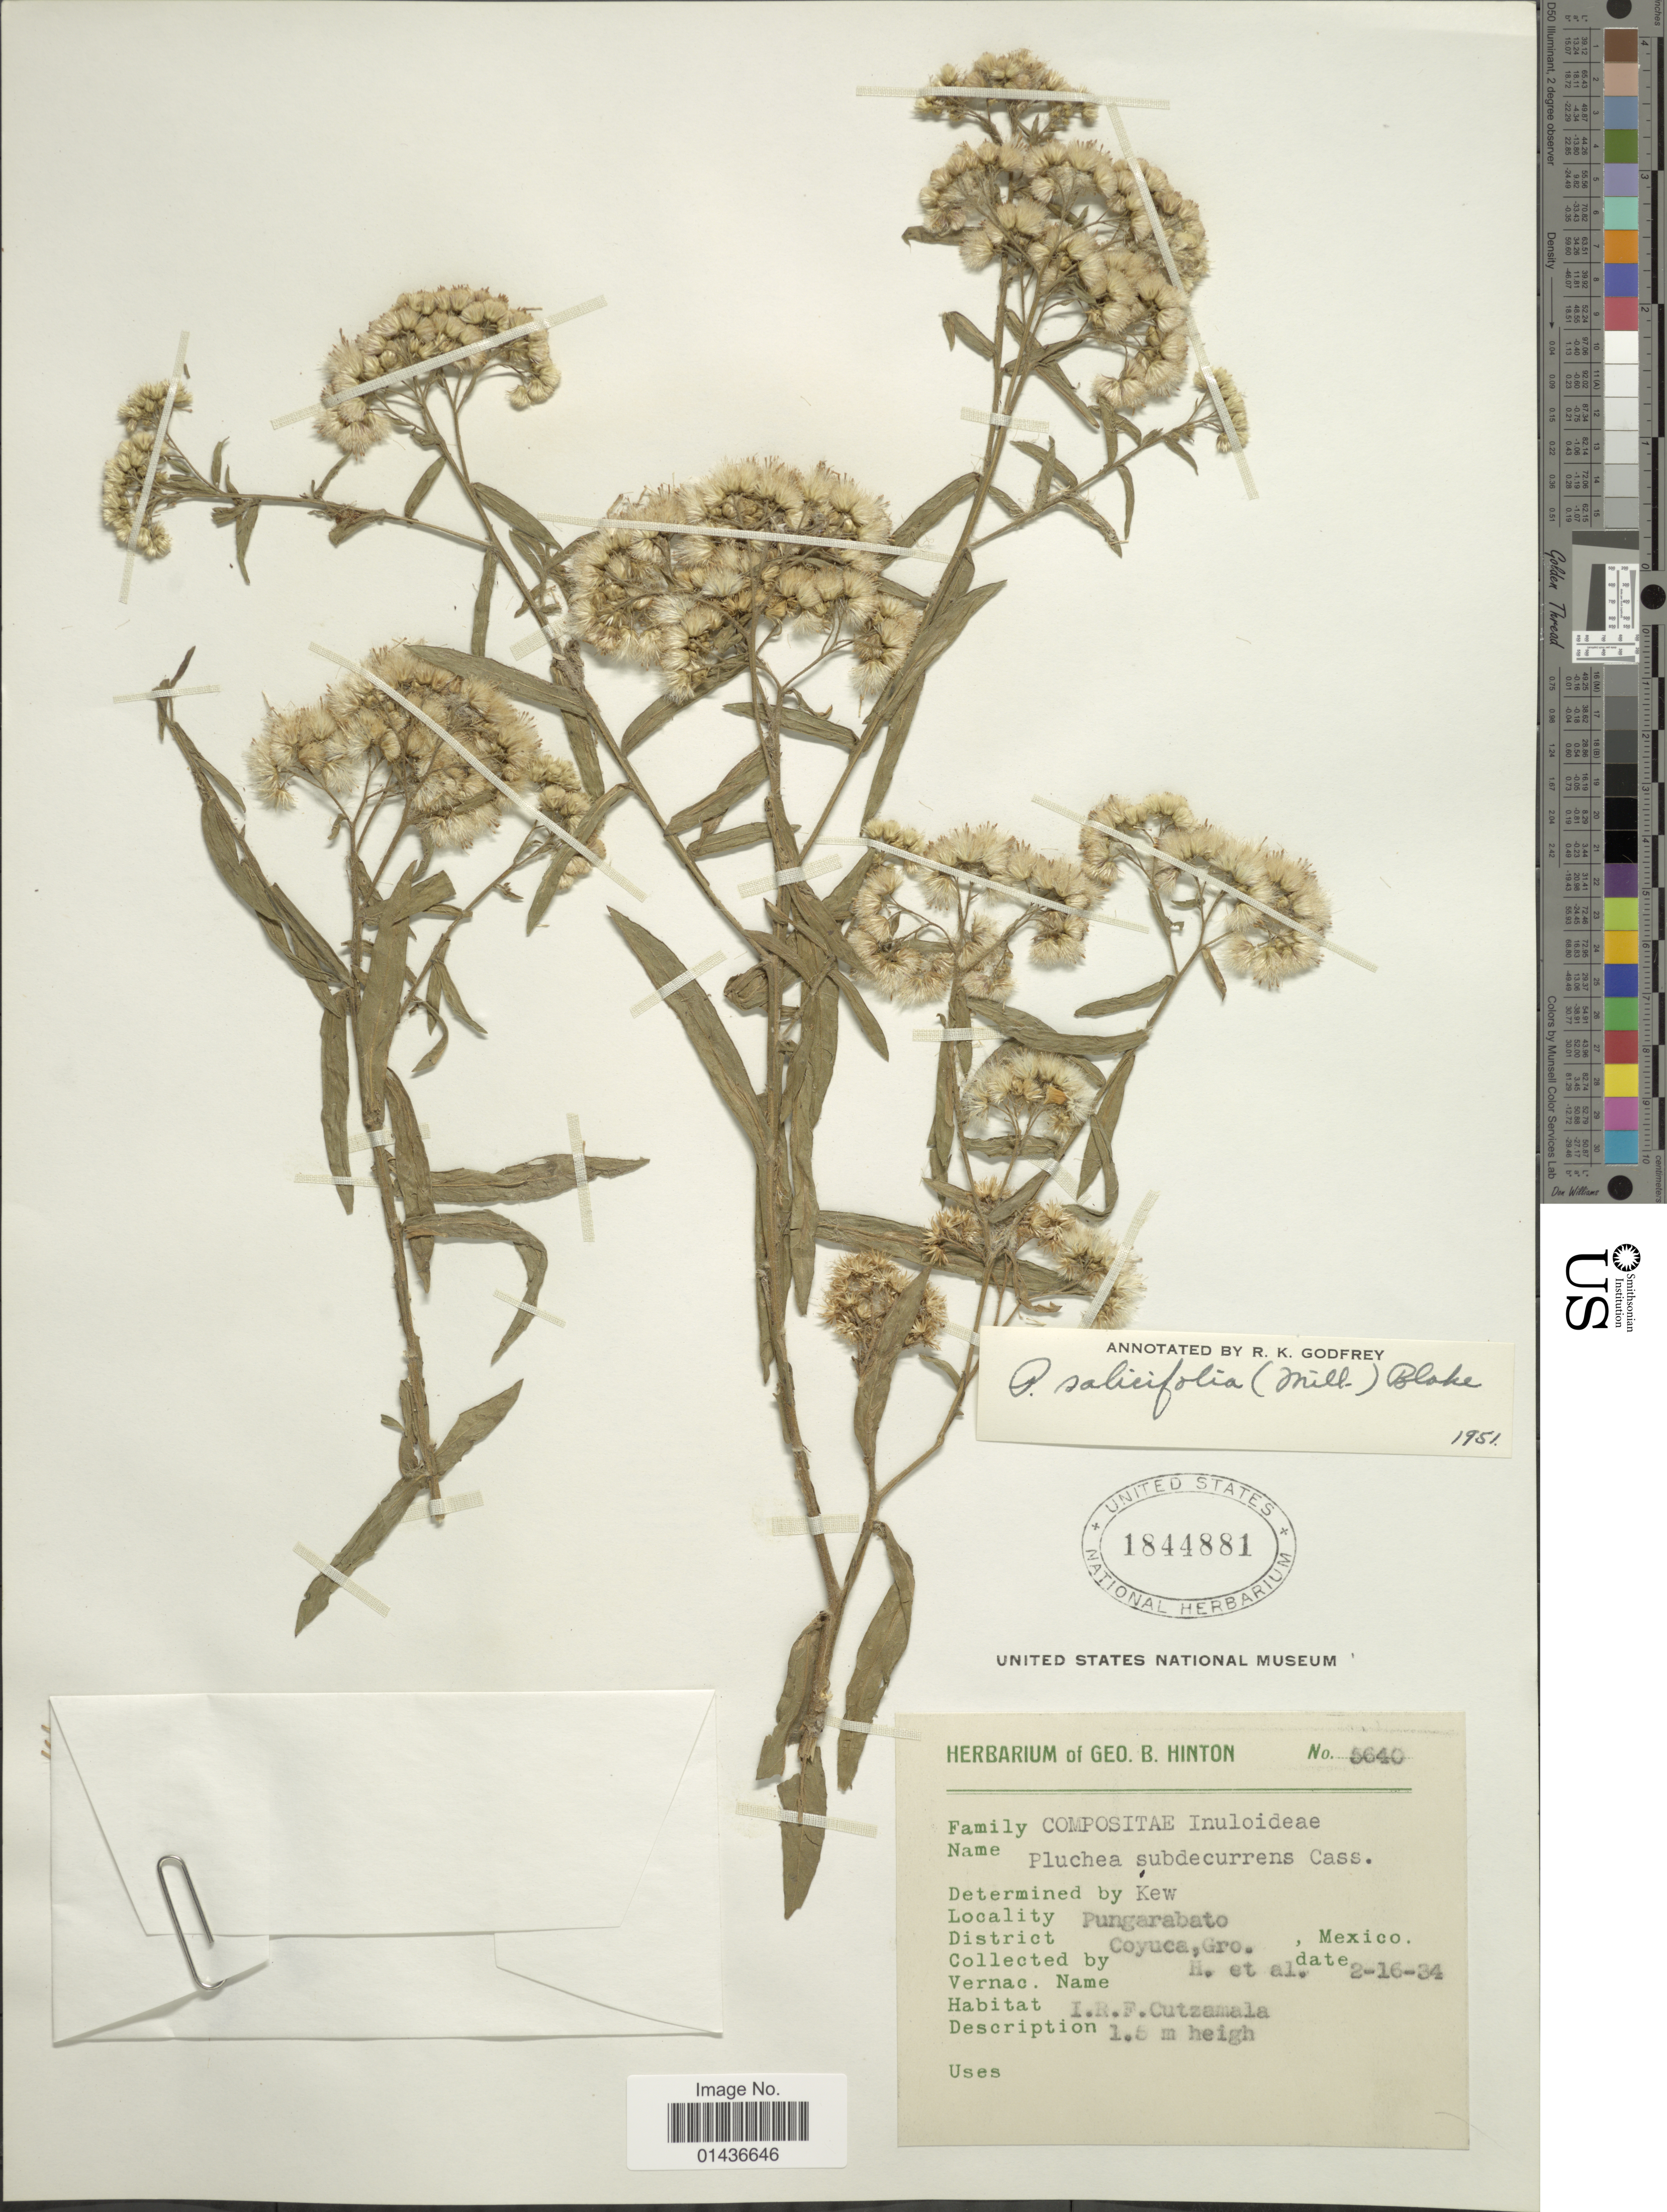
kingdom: Plantae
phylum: Tracheophyta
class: Magnoliopsida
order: Asterales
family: Asteraceae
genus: Pluchea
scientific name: Pluchea salicifolia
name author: (Mill.) S.F. Blake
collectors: G. B. Hinton & et al.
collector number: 5640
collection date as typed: Transcribed d/m/y: 16/2/34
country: Mexico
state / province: Guerrero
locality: Pungarabato, District Coyuca, Gro.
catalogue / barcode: US 1844881